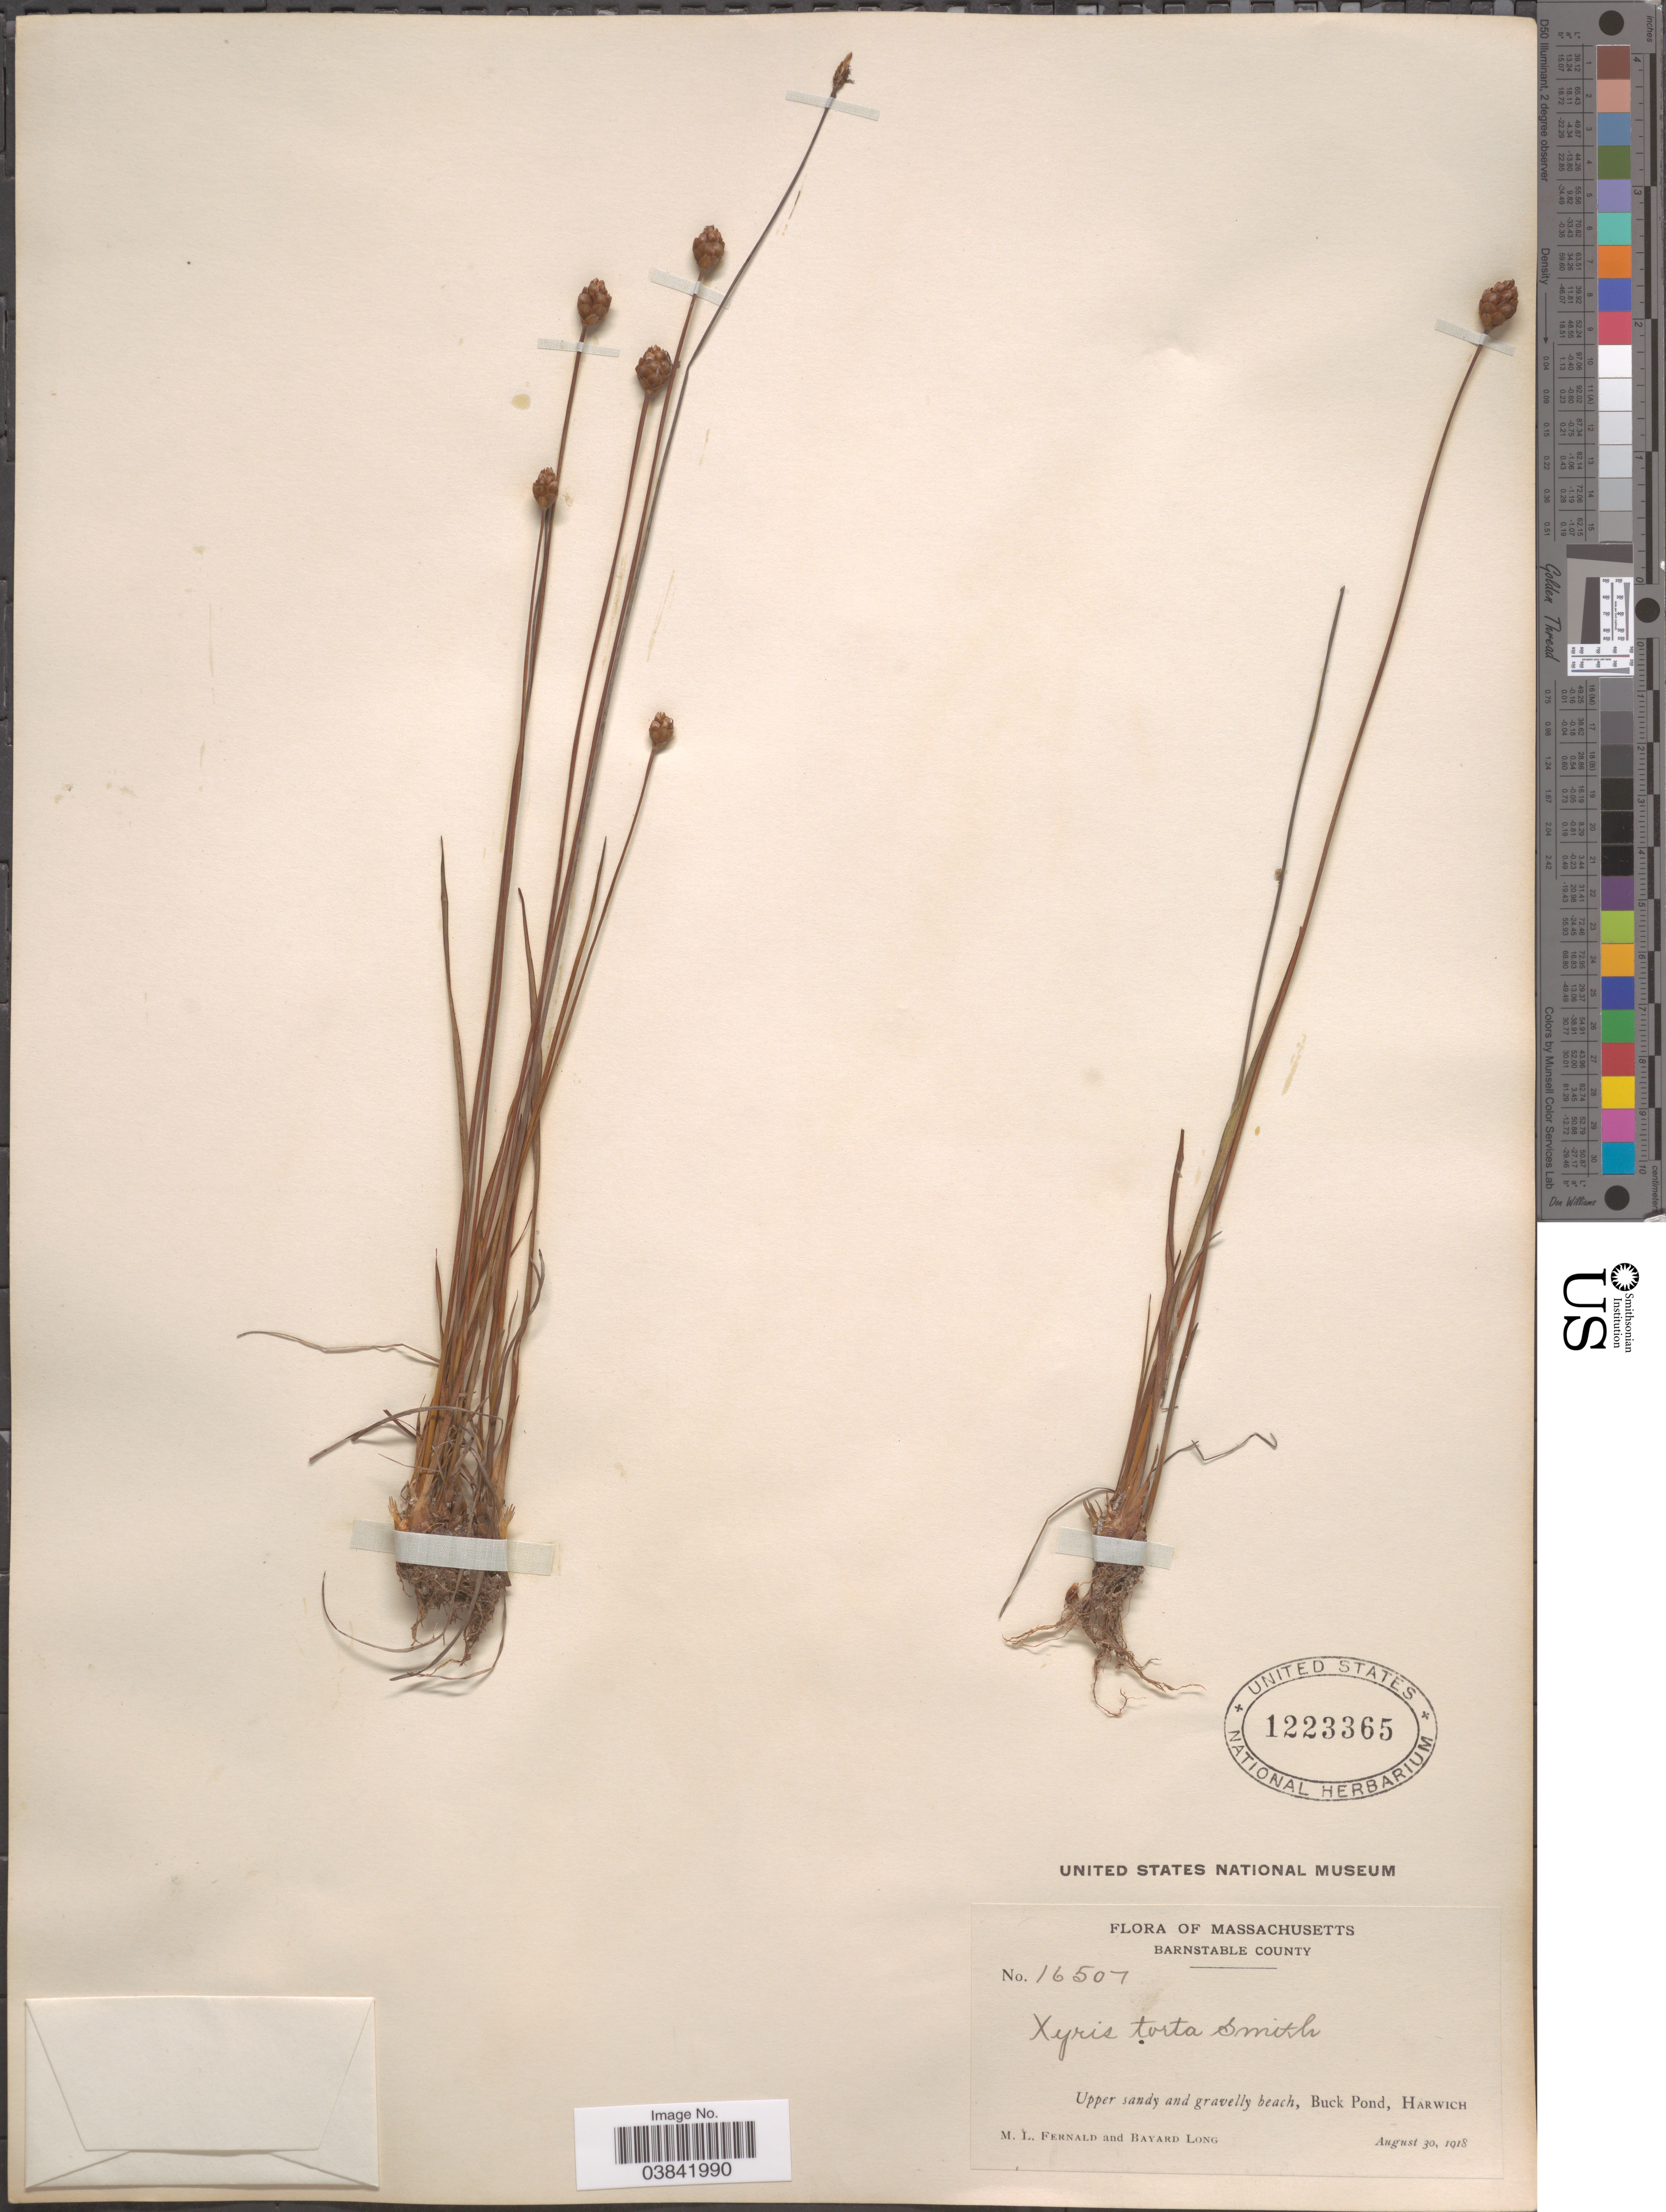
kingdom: Plantae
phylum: Tracheophyta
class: Liliopsida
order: Poales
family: Xyridaceae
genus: Xyris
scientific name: Xyris torta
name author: Sm.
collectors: M. L. Fernald & B. Long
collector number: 16507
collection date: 1918-08-30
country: United States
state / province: Massachusetts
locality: Barnstable County. Upper sandy and gravelly beach, Buck Pond, Harwich.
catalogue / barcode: US 1223365